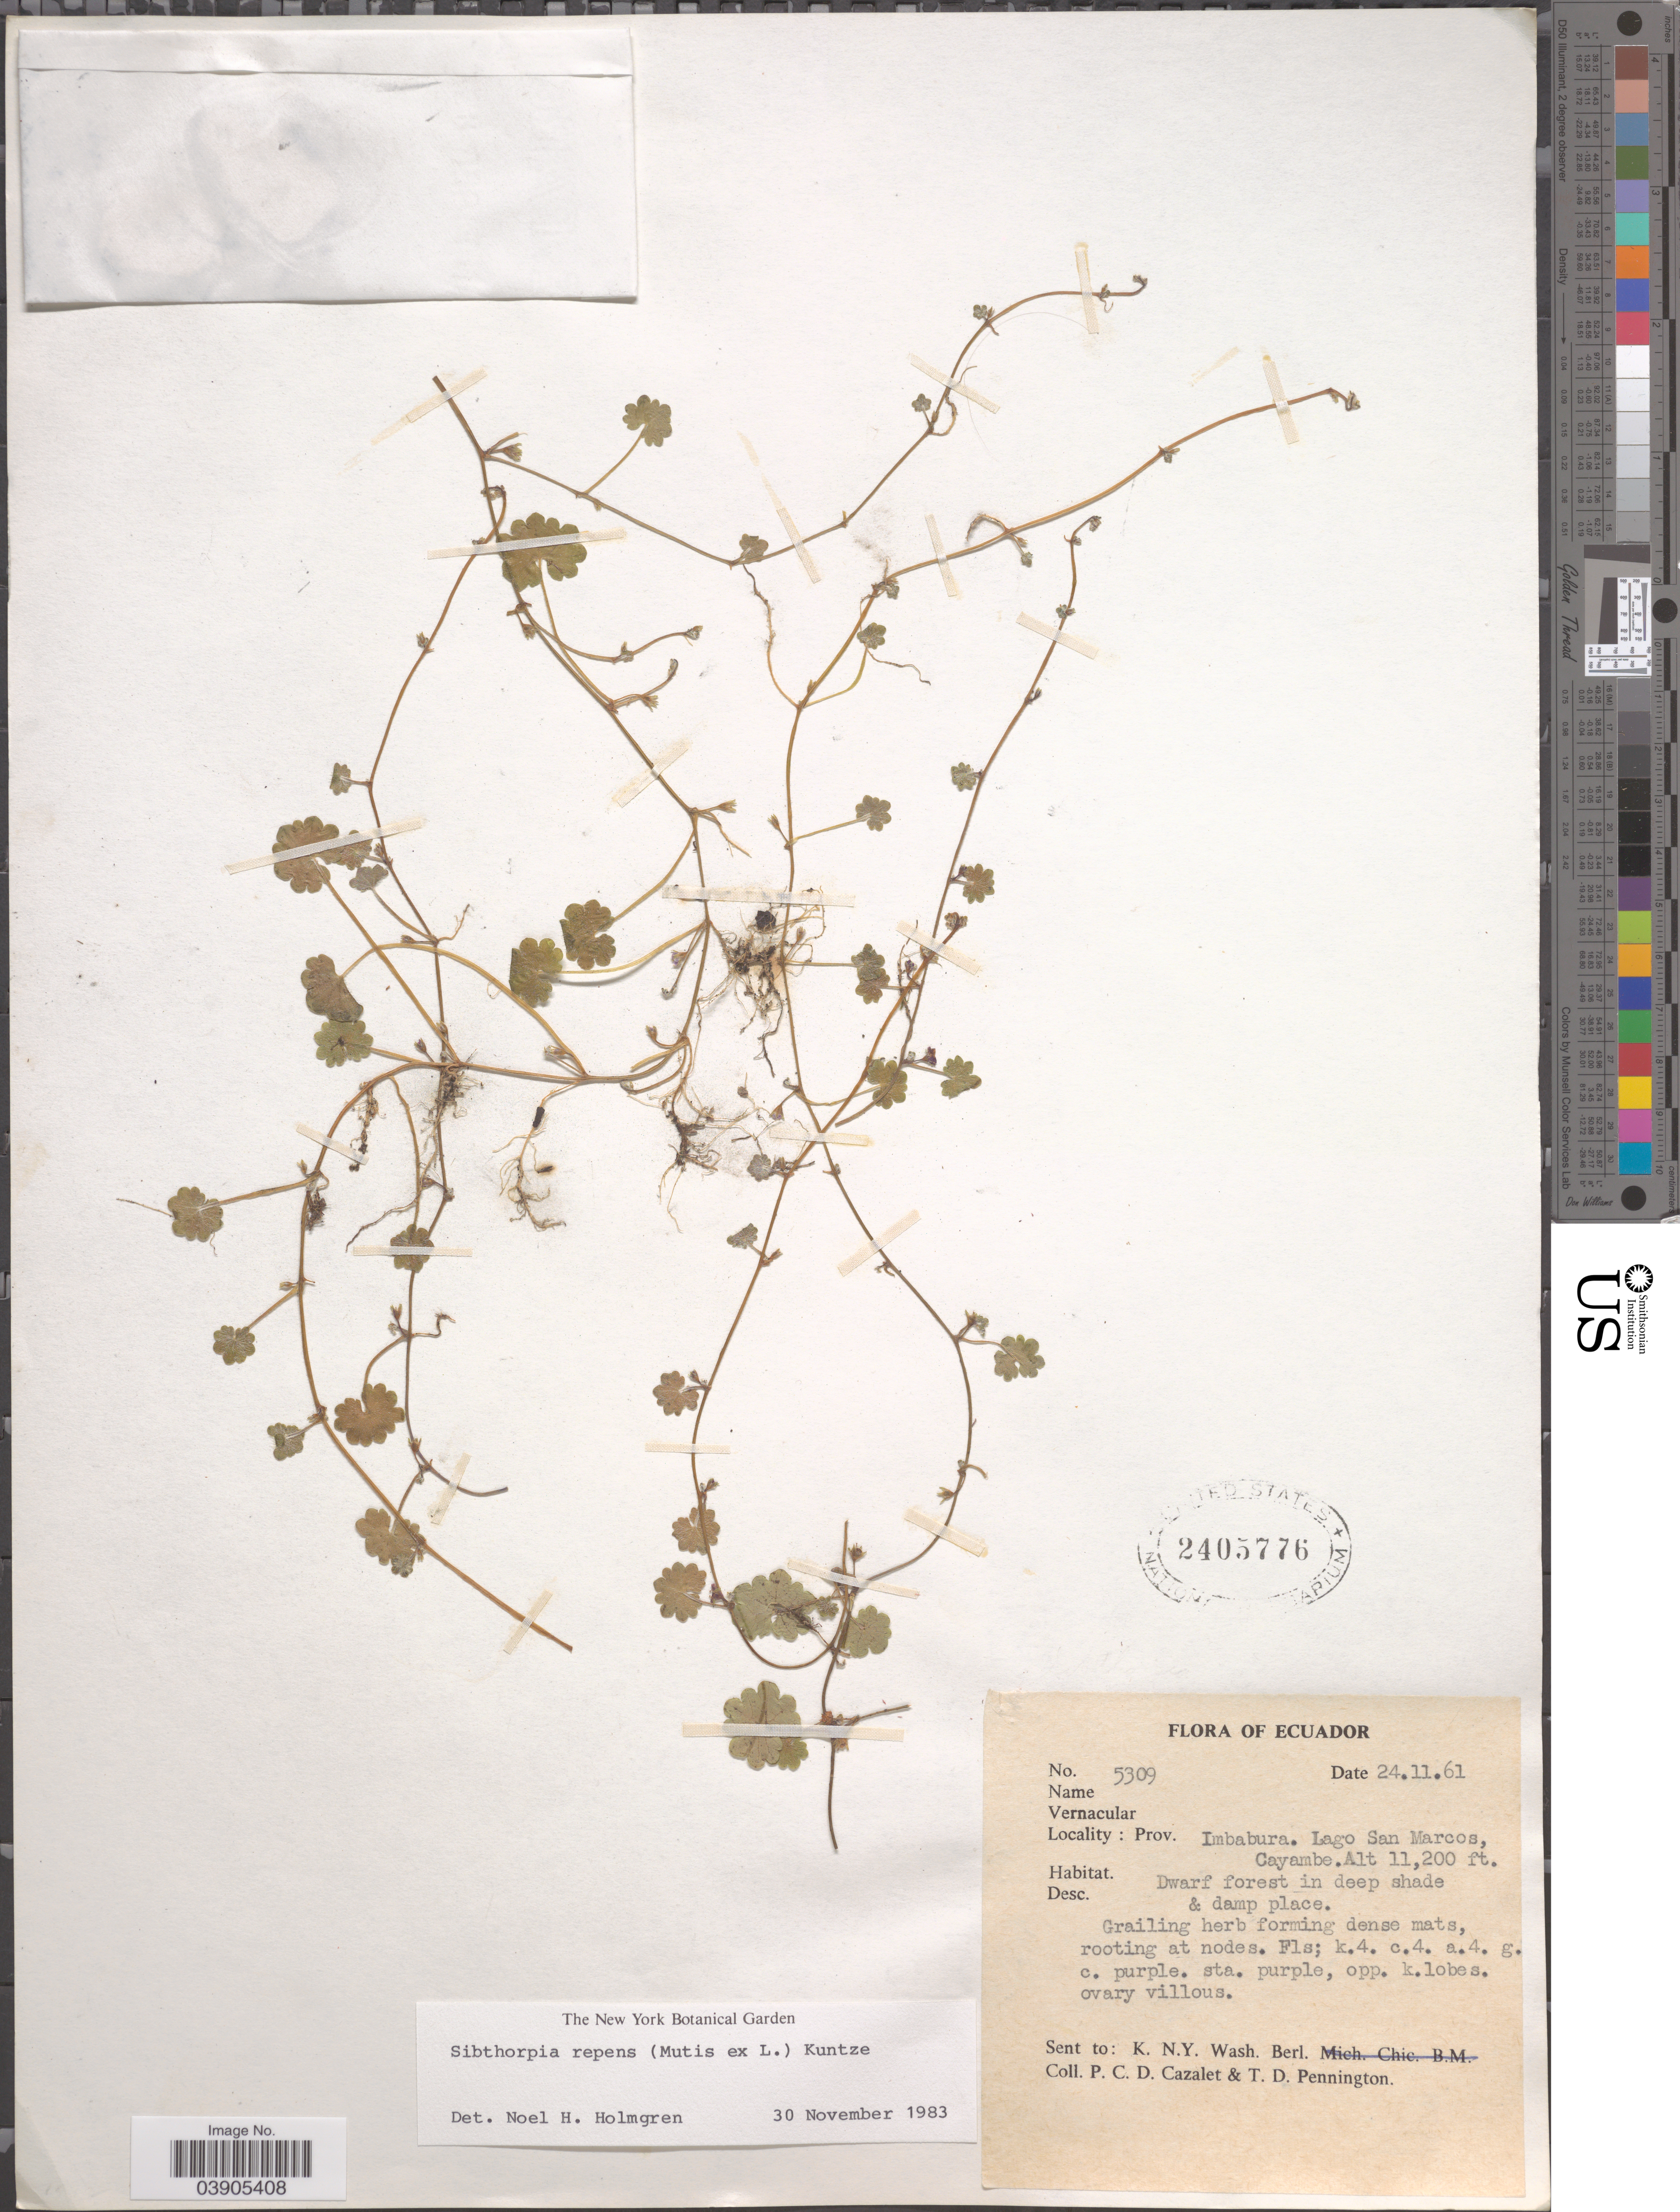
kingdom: Plantae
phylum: Tracheophyta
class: Magnoliopsida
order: Lamiales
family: Plantaginaceae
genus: Sibthorpia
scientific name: Sibthorpia repens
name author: (L.) Kuntze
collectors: P. C. D. Cazalet & T. D. Pennington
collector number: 5309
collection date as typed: Transcribed d/m/y: 24/11/61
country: Ecuador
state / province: Imbabura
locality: Lago San Marcos, Cayambe.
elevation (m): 3414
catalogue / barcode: US 2405776